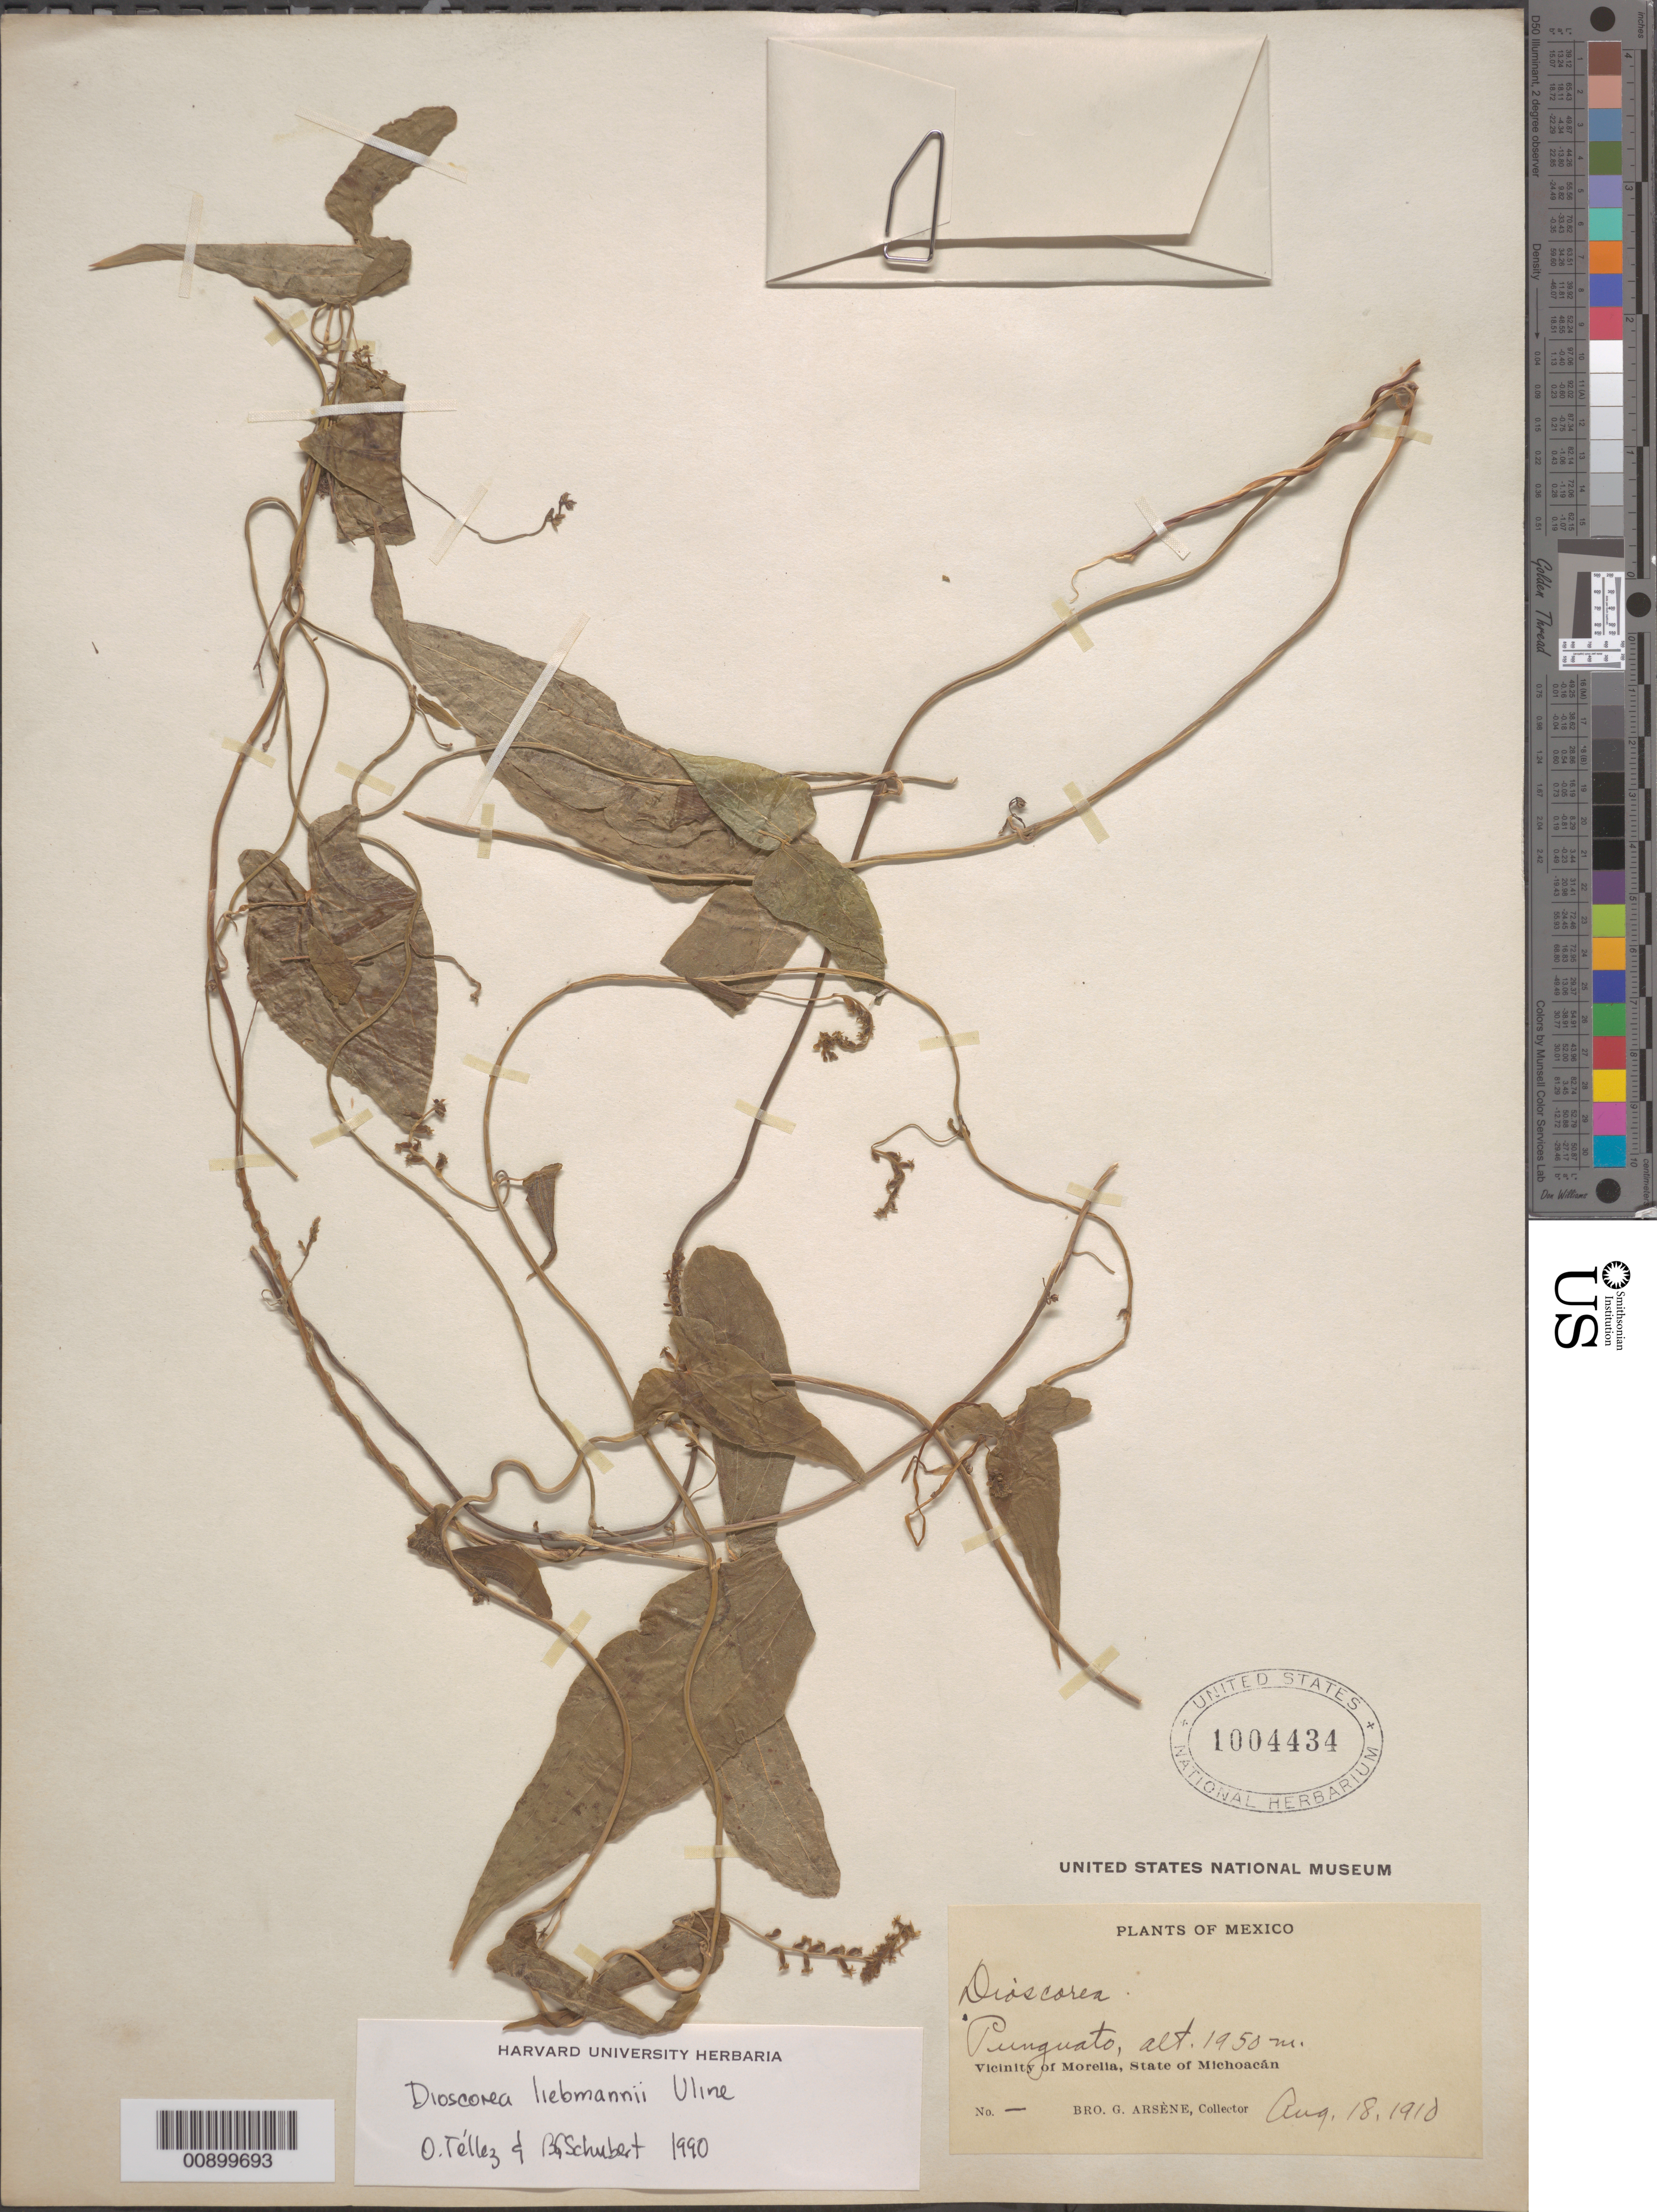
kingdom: Plantae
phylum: Tracheophyta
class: Liliopsida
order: Dioscoreales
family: Dioscoreaceae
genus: Dioscorea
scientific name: Dioscorea liebmannii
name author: Uline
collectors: Bro. G. Arsène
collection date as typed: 18 Aug 1910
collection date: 1910-08-18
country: Mexico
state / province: Michoacán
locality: Punguato. Vicinity of Morelia, State of Michoacán.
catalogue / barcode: US 1004434